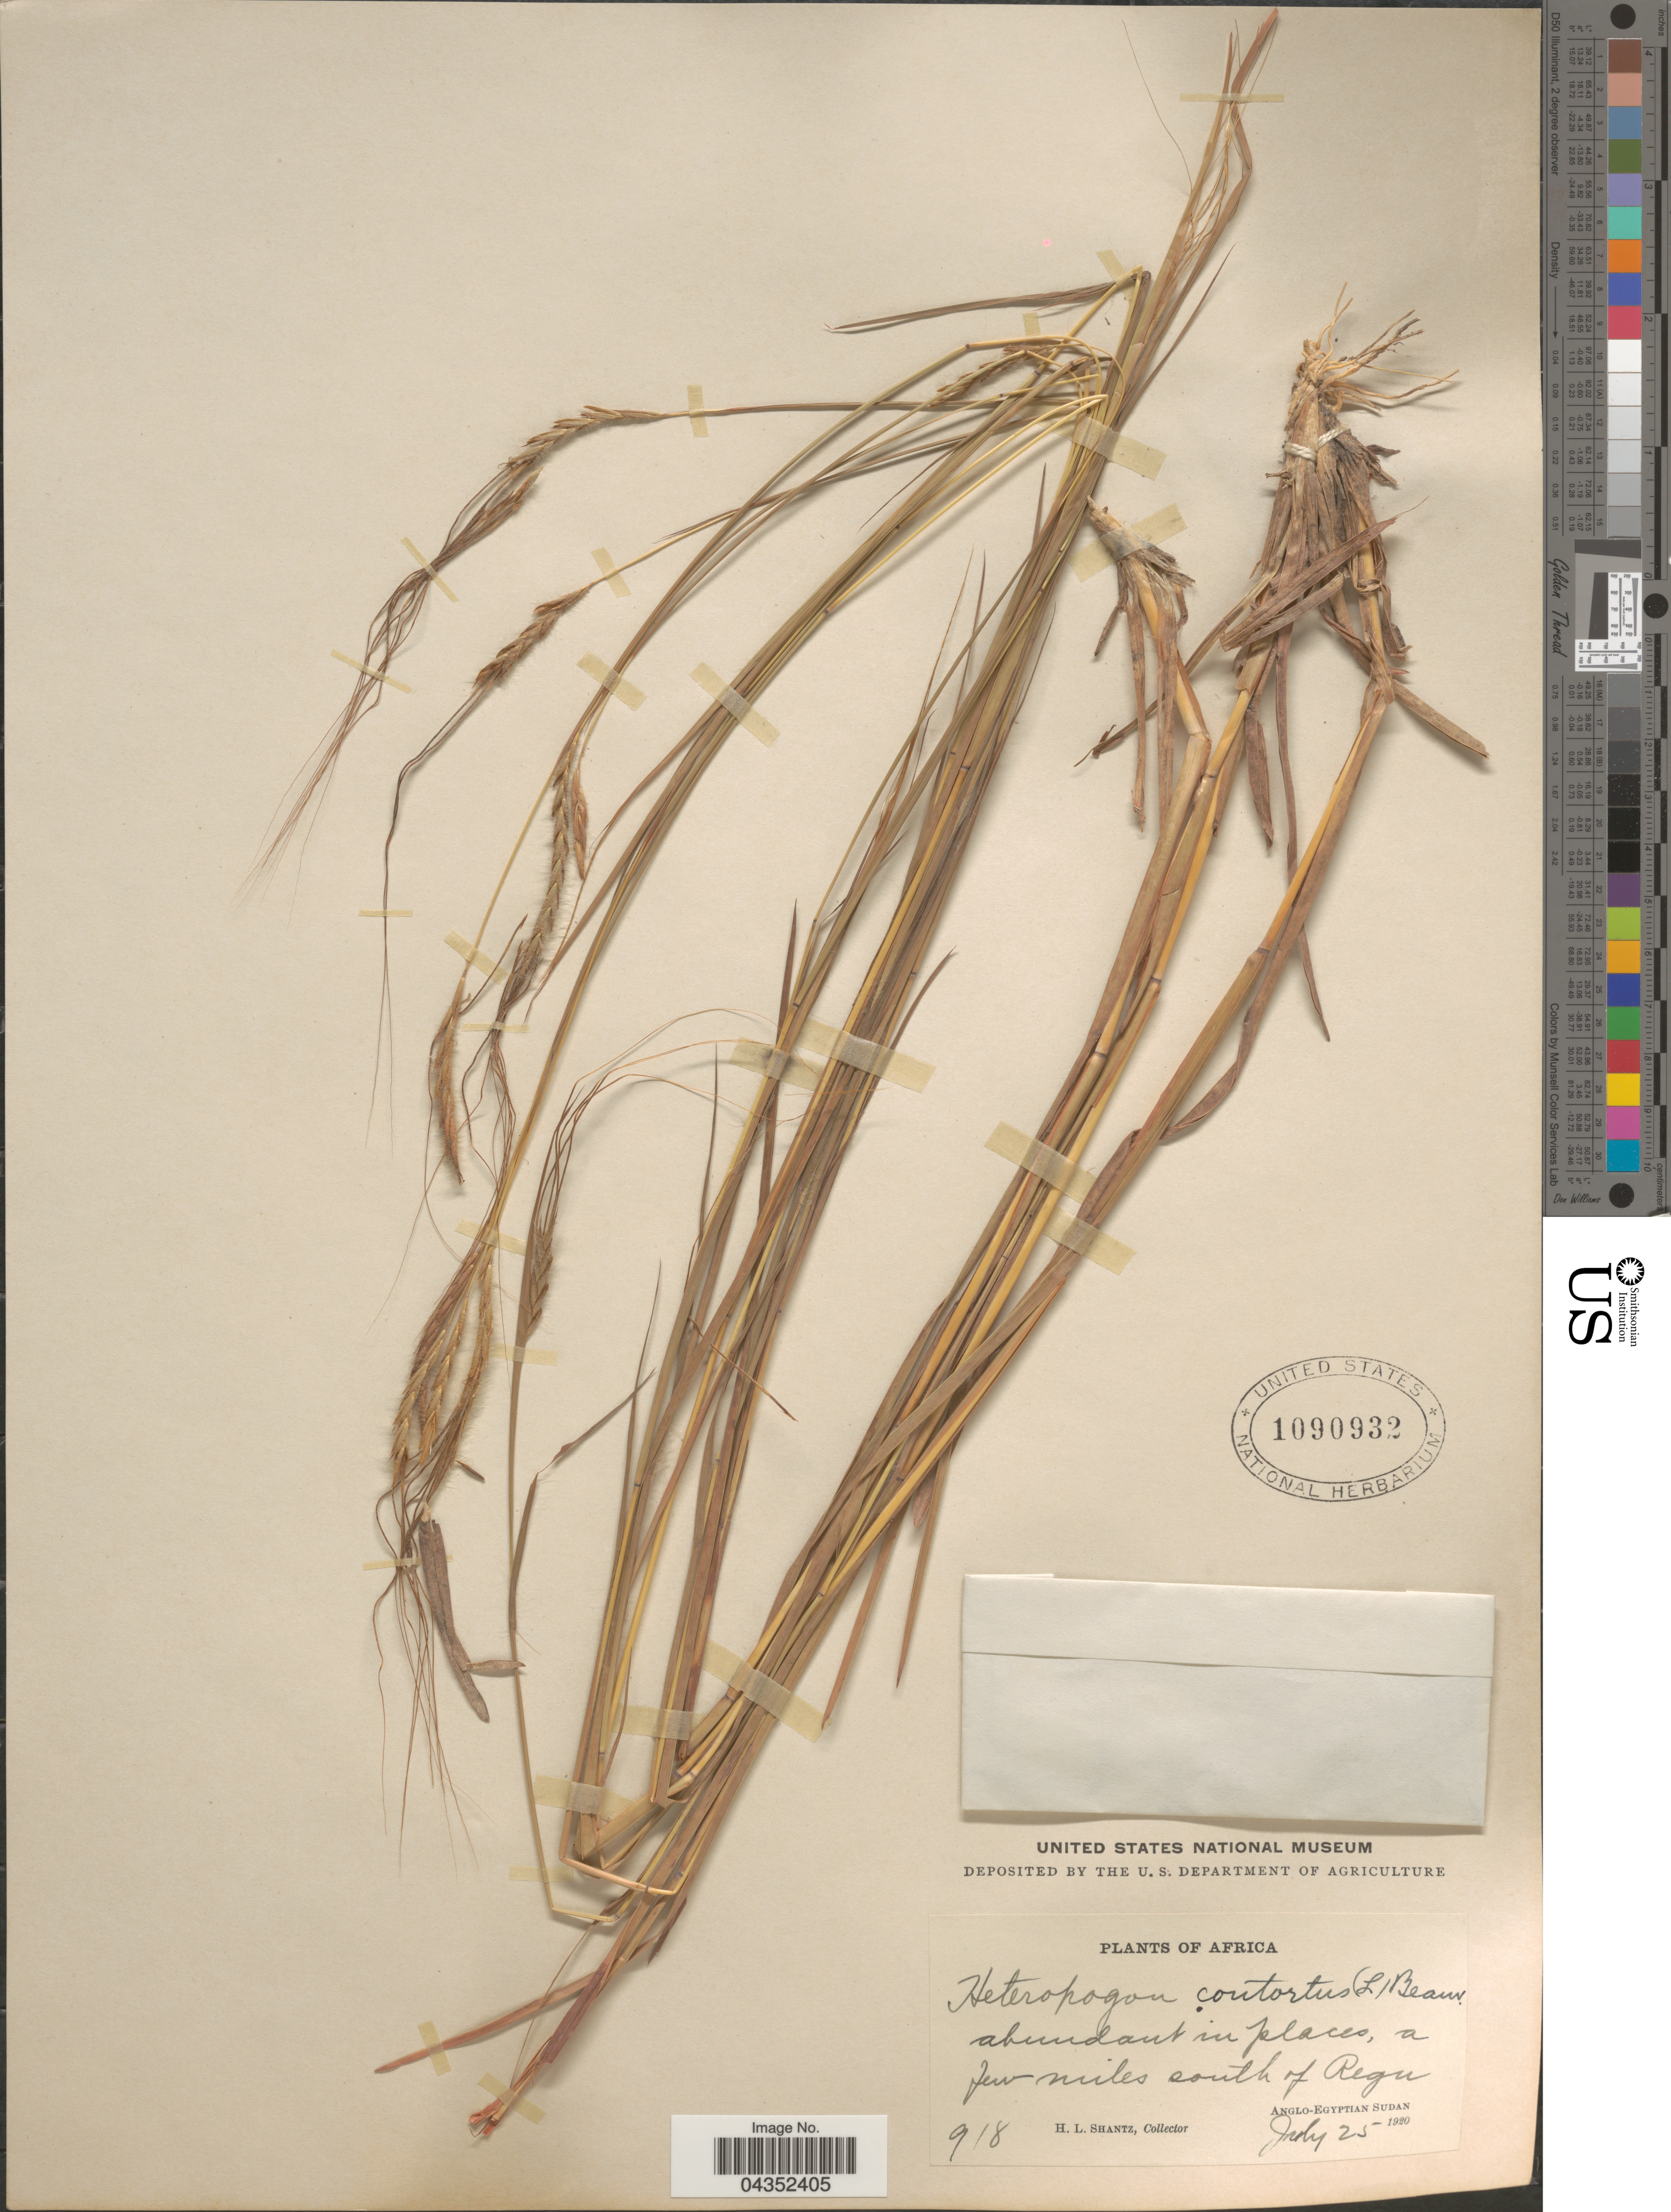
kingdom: Plantae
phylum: Tracheophyta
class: Liliopsida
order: Poales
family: Poaceae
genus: Heteropogon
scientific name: Heteropogon contortus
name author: (L.) P. Beauv. ex Roem. & Schult.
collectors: H. Shantz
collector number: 918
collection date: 1920-07-25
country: South Sudan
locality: A few miles south of Regu. Anglo-Egyptian Sudan.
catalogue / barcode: US 1090932